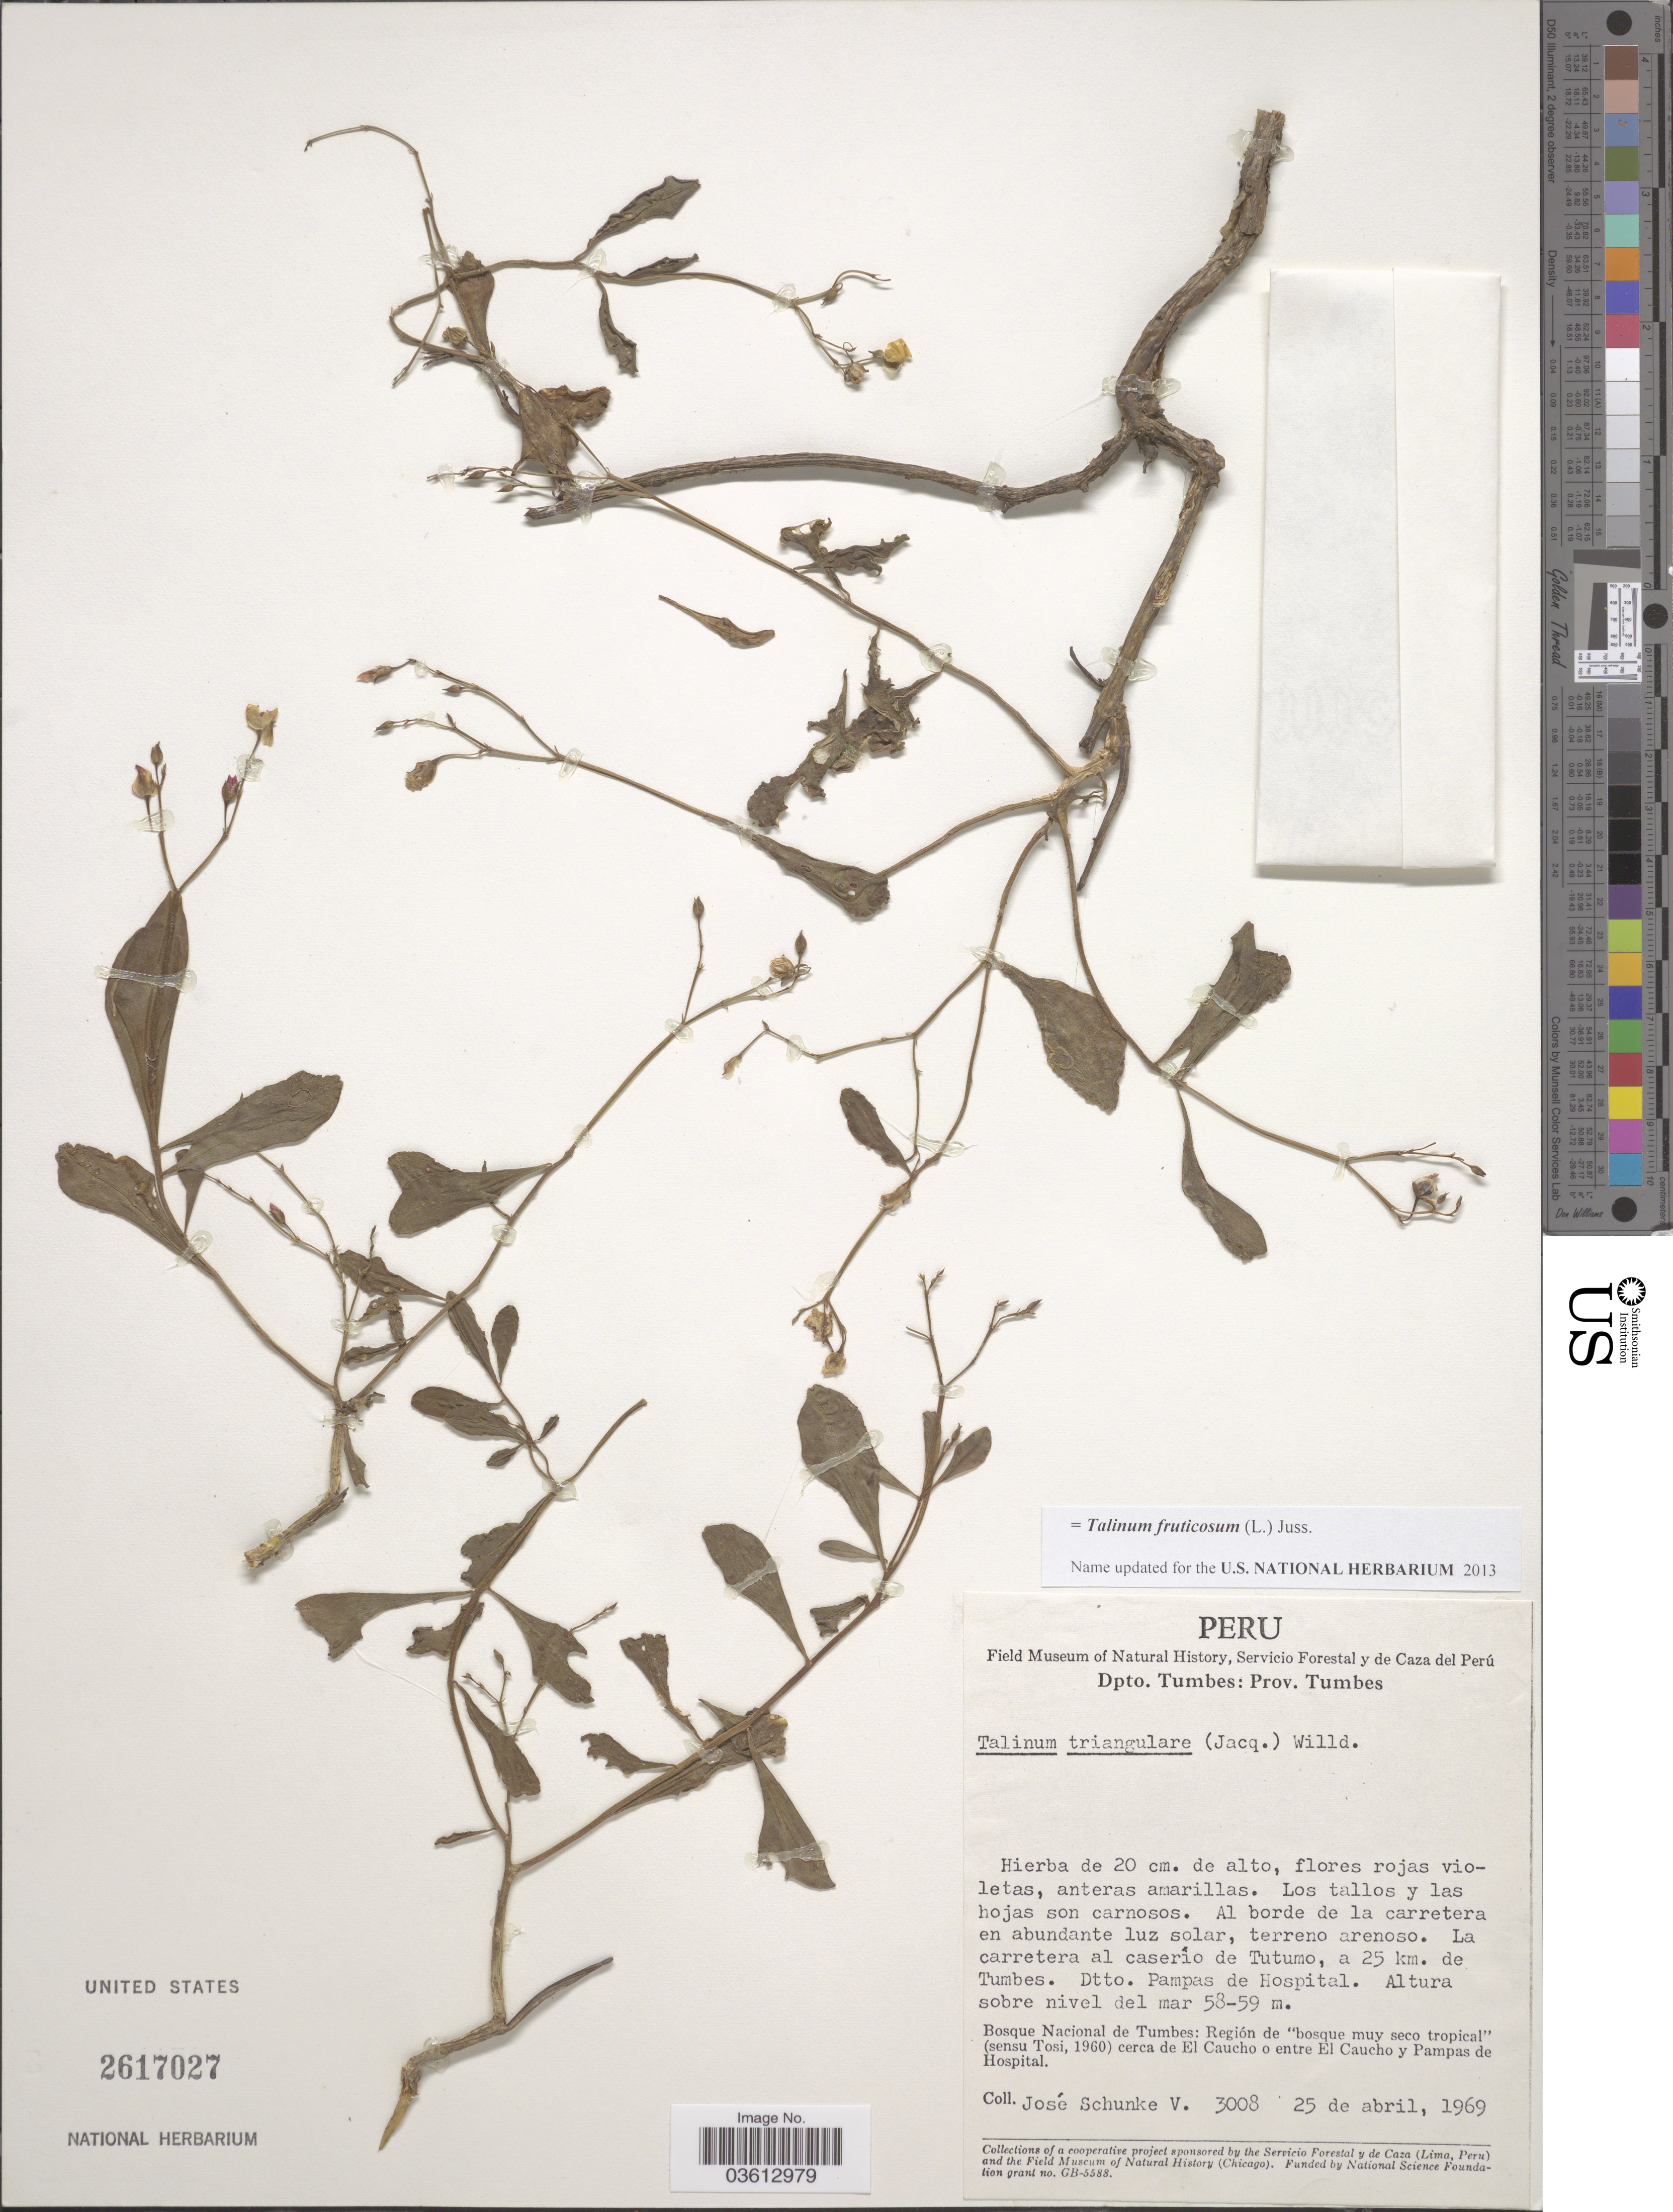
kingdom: Plantae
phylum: Tracheophyta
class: Magnoliopsida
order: Caryophyllales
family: Talinaceae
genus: Talinum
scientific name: Talinum fruticosum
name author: (L.) Juss.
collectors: J. Schunke Vigo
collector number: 3008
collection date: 1969-04-25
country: Peru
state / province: Tumbes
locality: Dpto. Tumbes. La carretera al caserío de Tutumo, a 25 km. de Tumbes. Dtto. Pampas de Hospital. Bosque Nacional de Tumbes: Región de "bosque muy seco tropical" cerca de El Caucho o entre El Caucho y Pampas de Hospital.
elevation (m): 58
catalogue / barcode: US 2617027